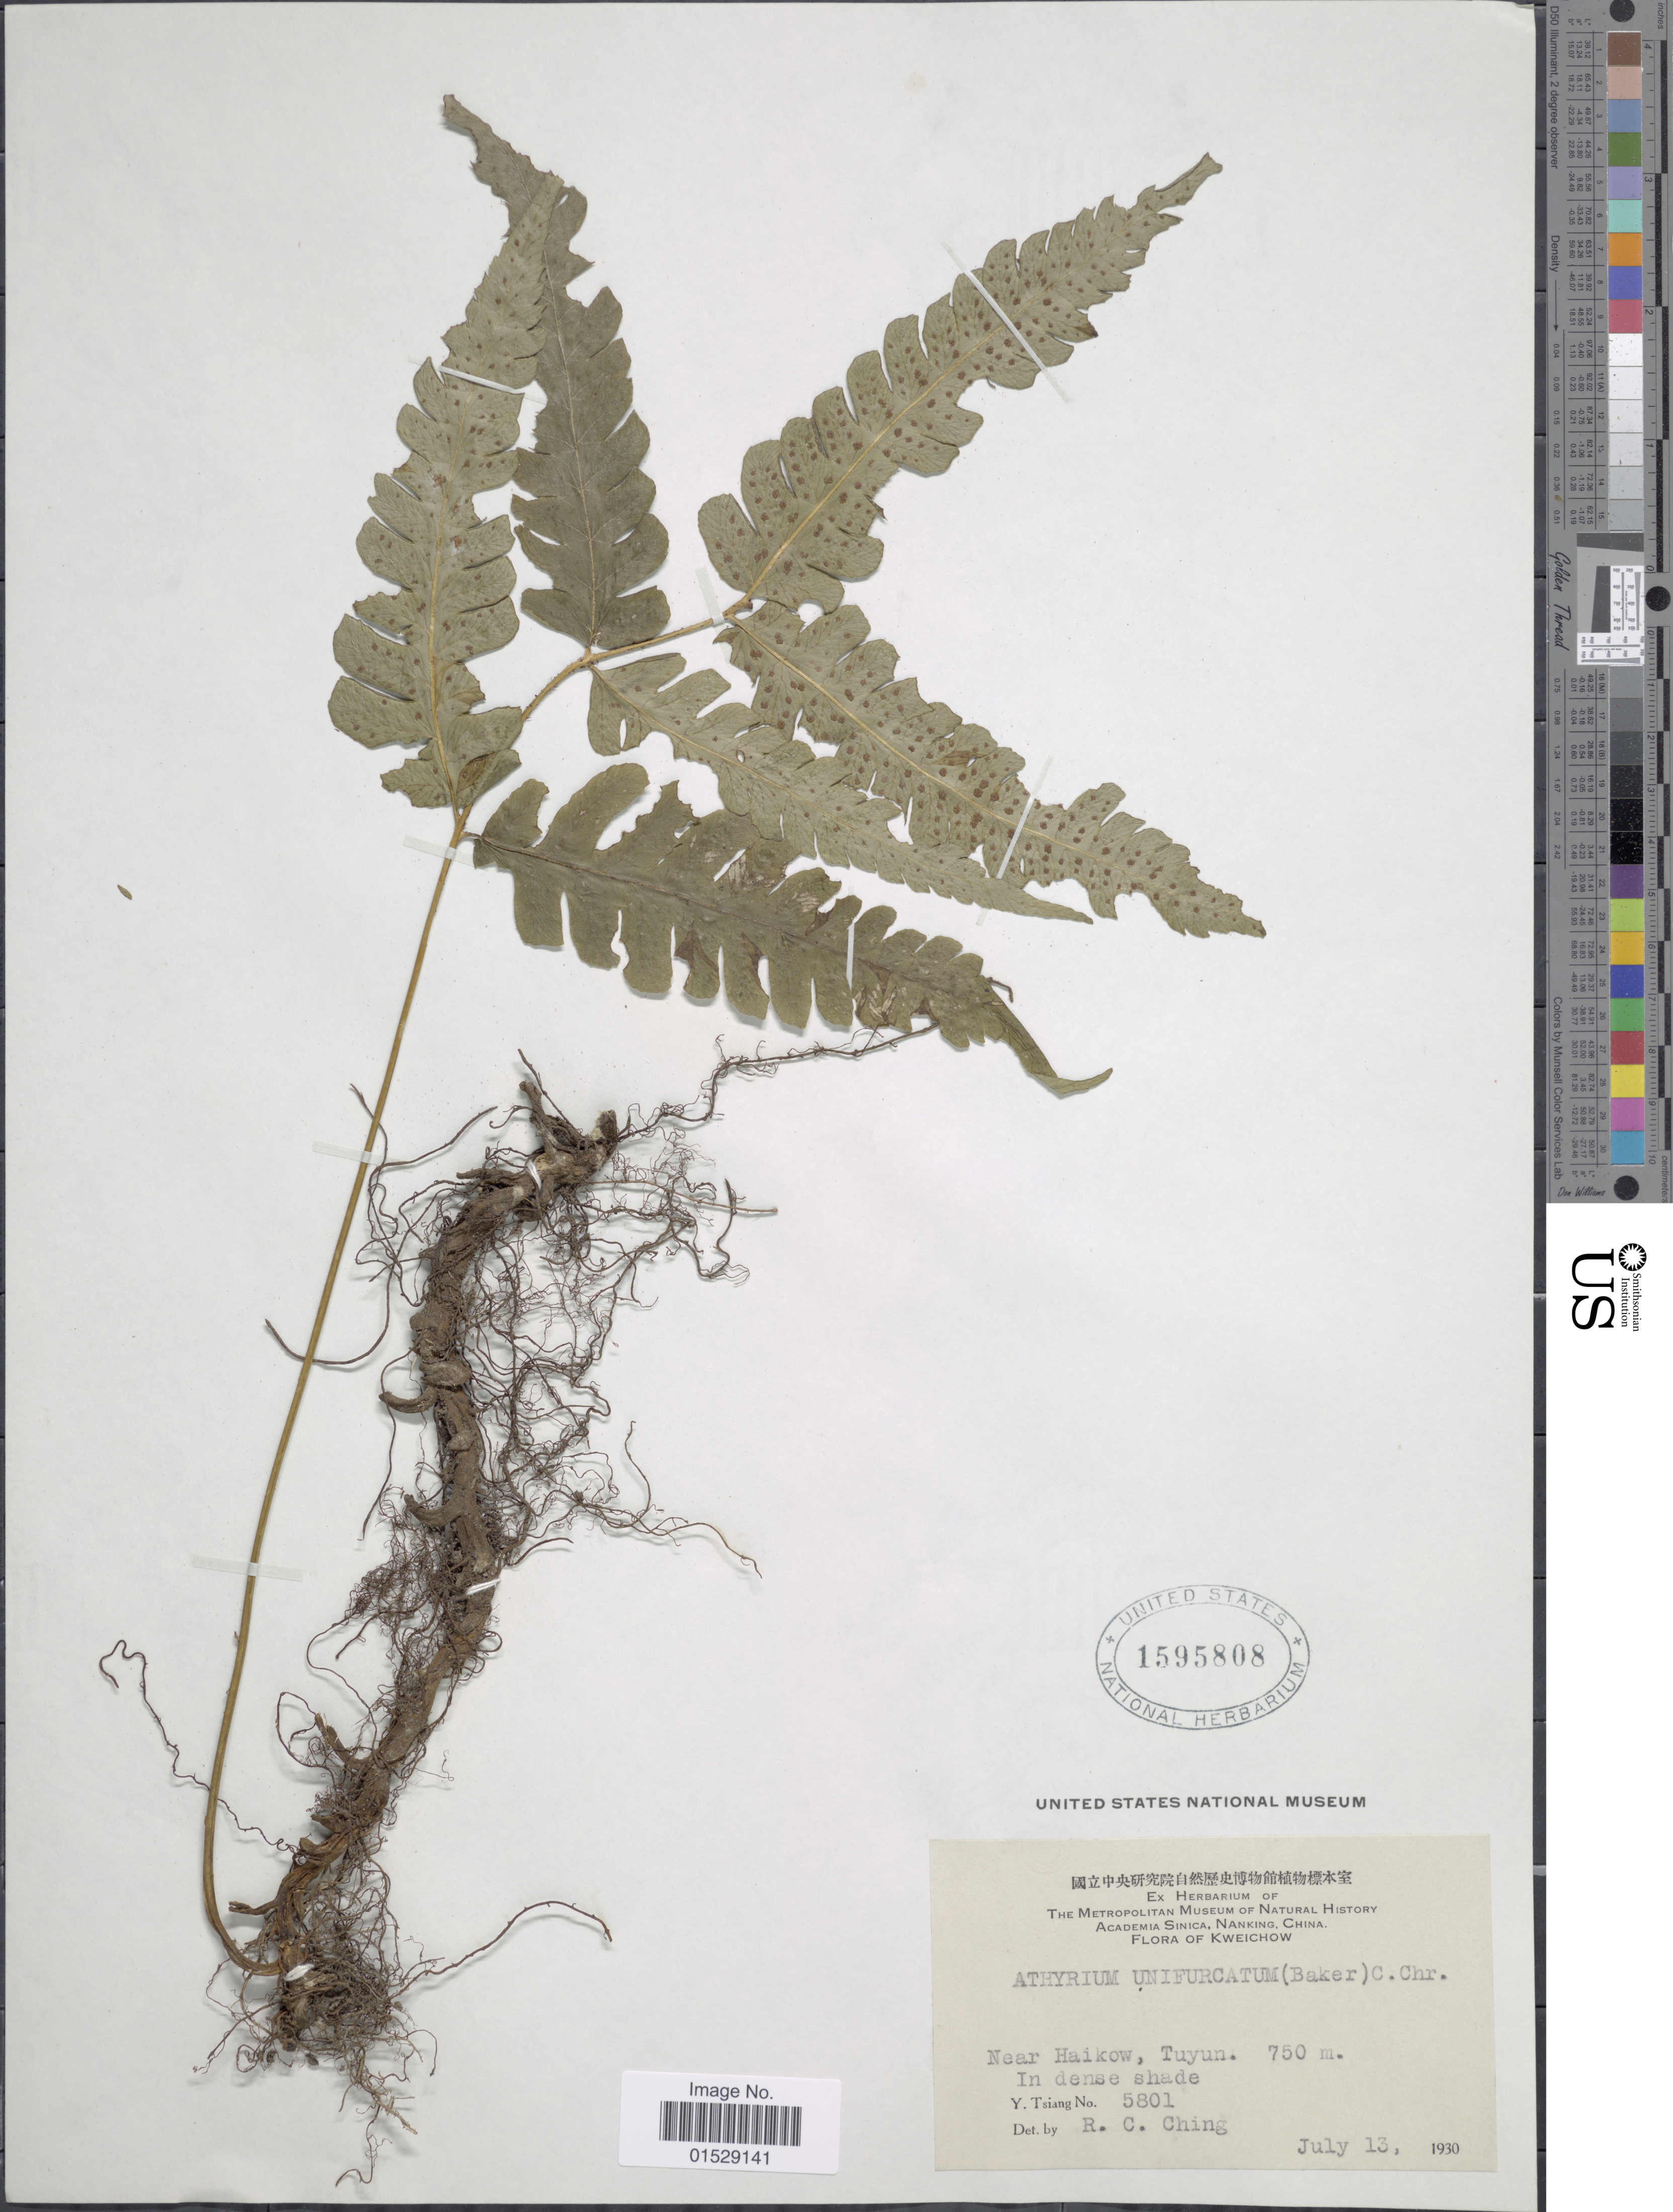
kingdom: Plantae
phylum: Tracheophyta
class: Polypodiopsida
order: Polypodiales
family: Athyriaceae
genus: Deparia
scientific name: Deparia unifurcata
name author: (Baker) M. Kato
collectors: Y. Tsiang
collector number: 5801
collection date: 1930-07-13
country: China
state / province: Guizhou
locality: Kweichow, near Haikow, Tuyun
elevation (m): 750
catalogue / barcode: US 1595808